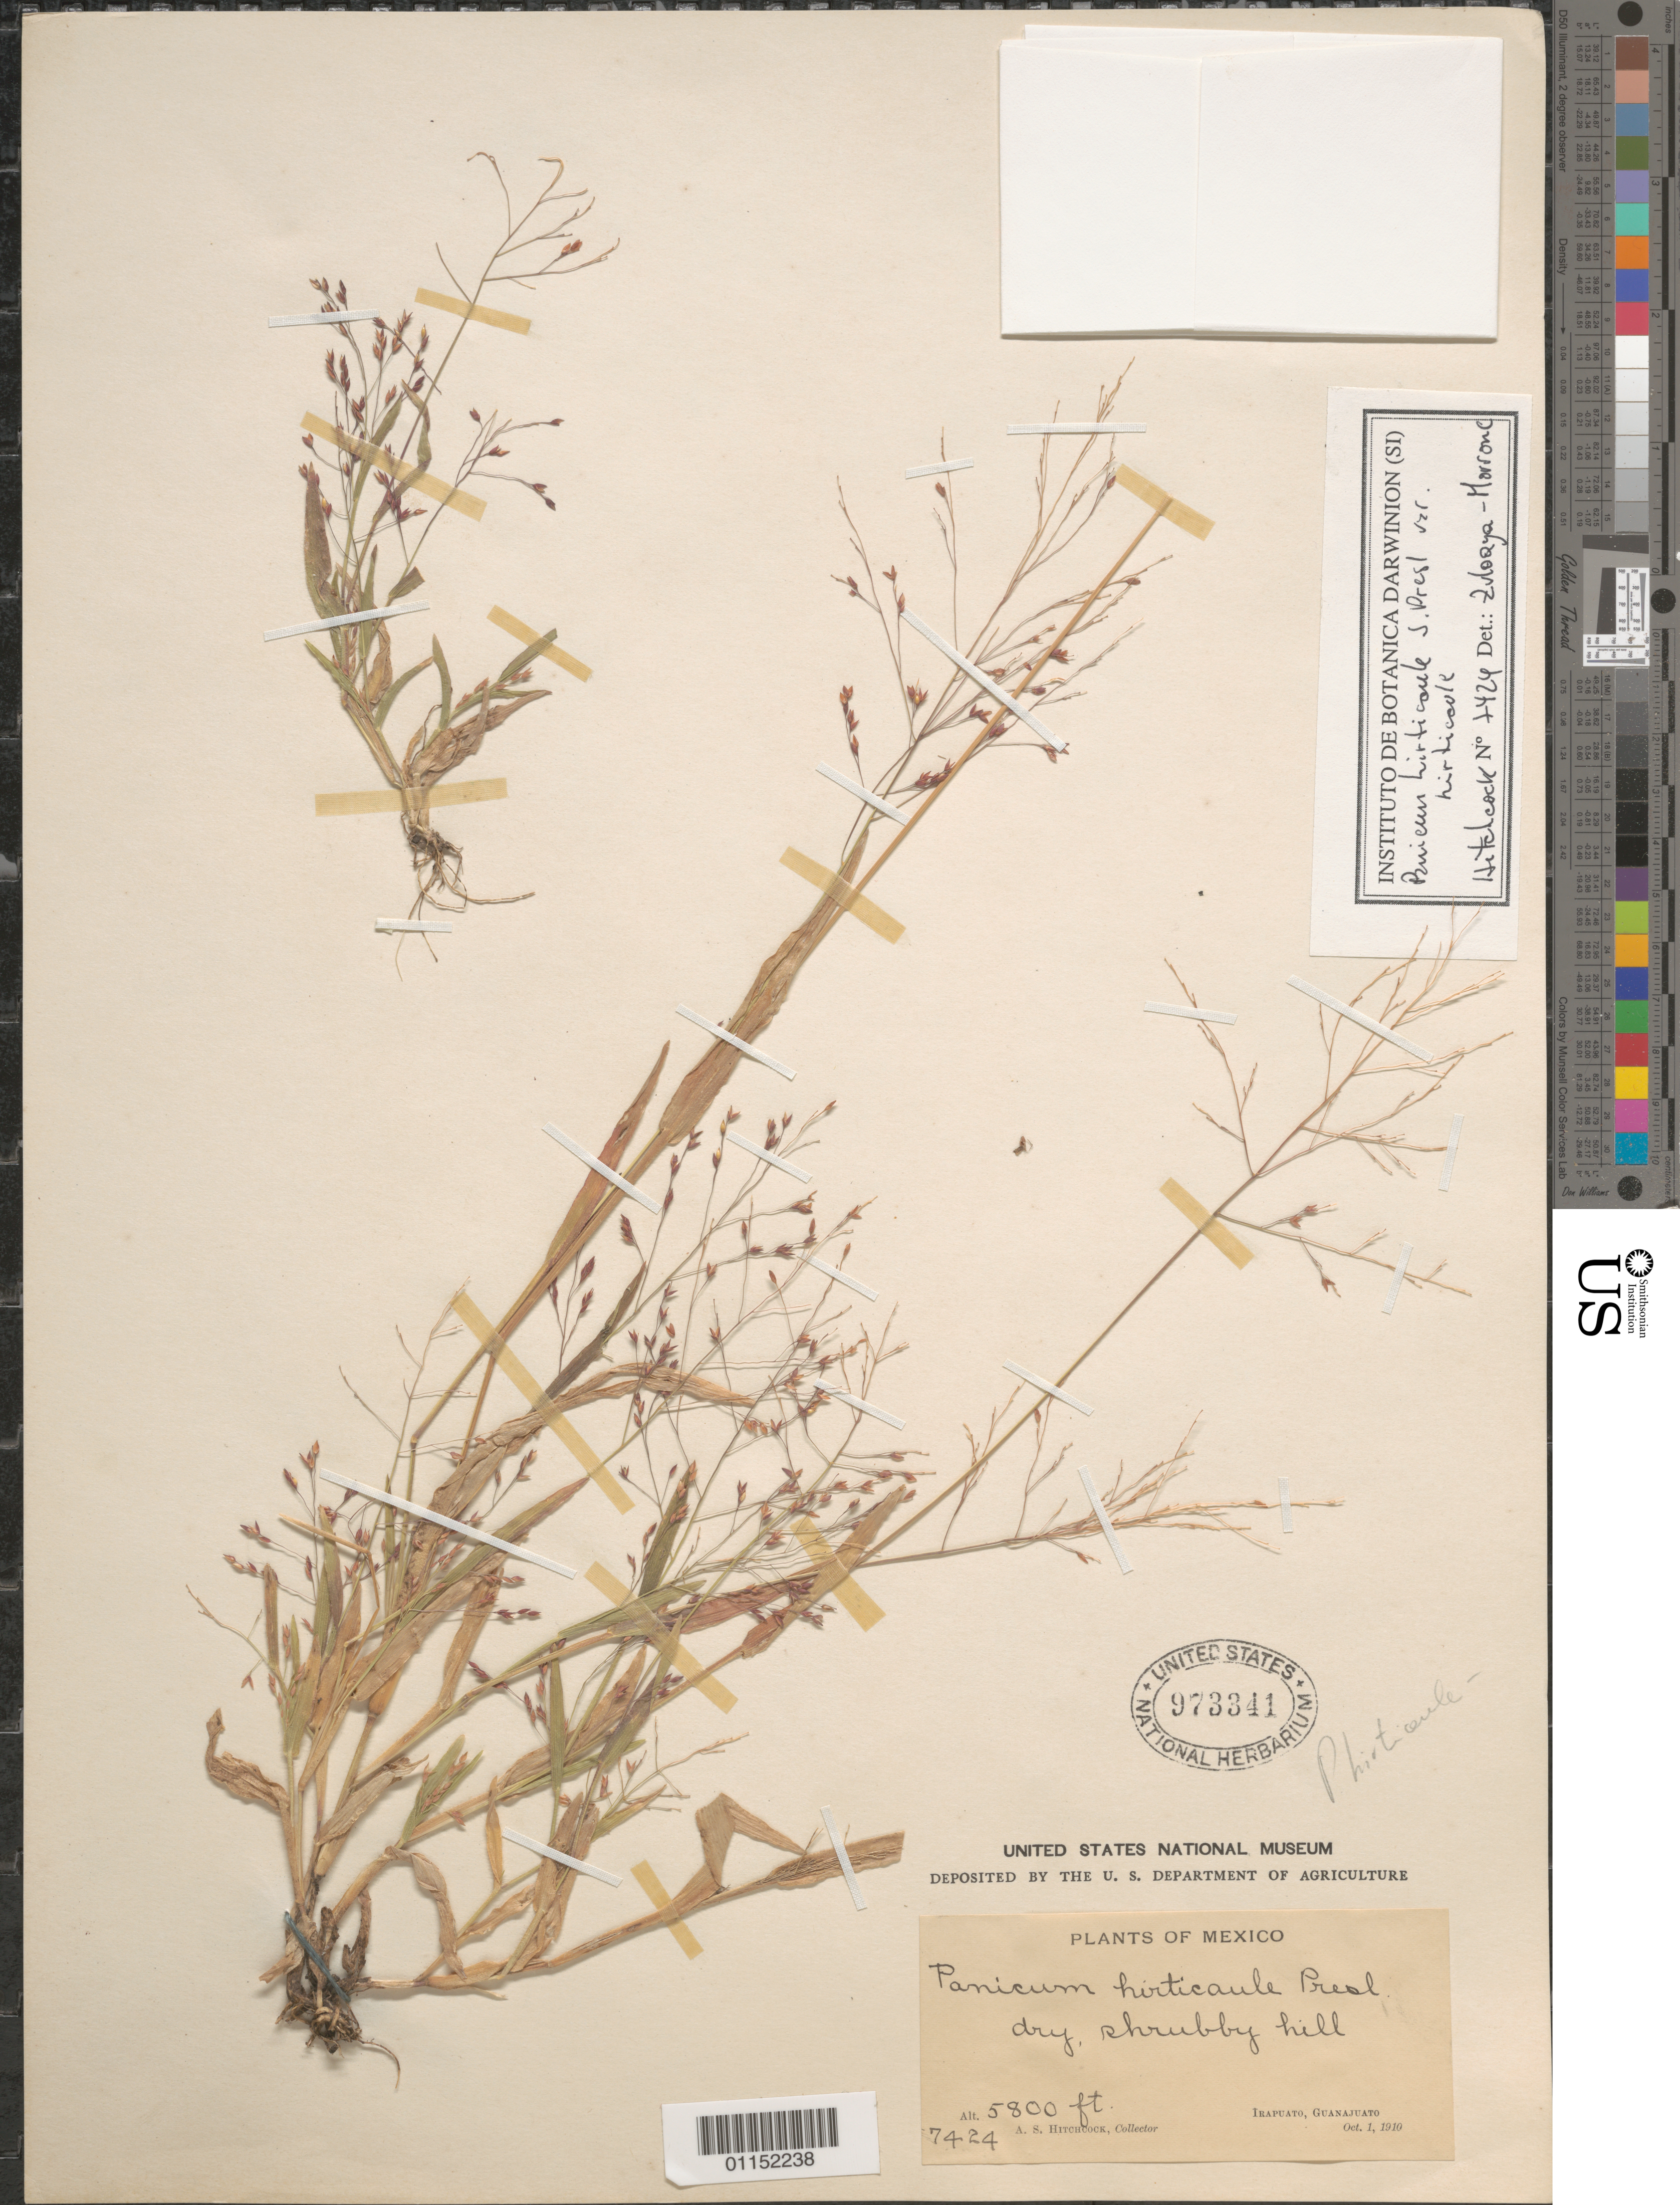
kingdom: Plantae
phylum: Tracheophyta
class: Liliopsida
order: Poales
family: Poaceae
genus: Panicum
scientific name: Panicum hirticaule var. hirticaule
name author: J. Presl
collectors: A. S. Hitchcock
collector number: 7424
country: Mexico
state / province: Guanajuato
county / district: Irapuato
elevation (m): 1768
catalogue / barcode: US 973341